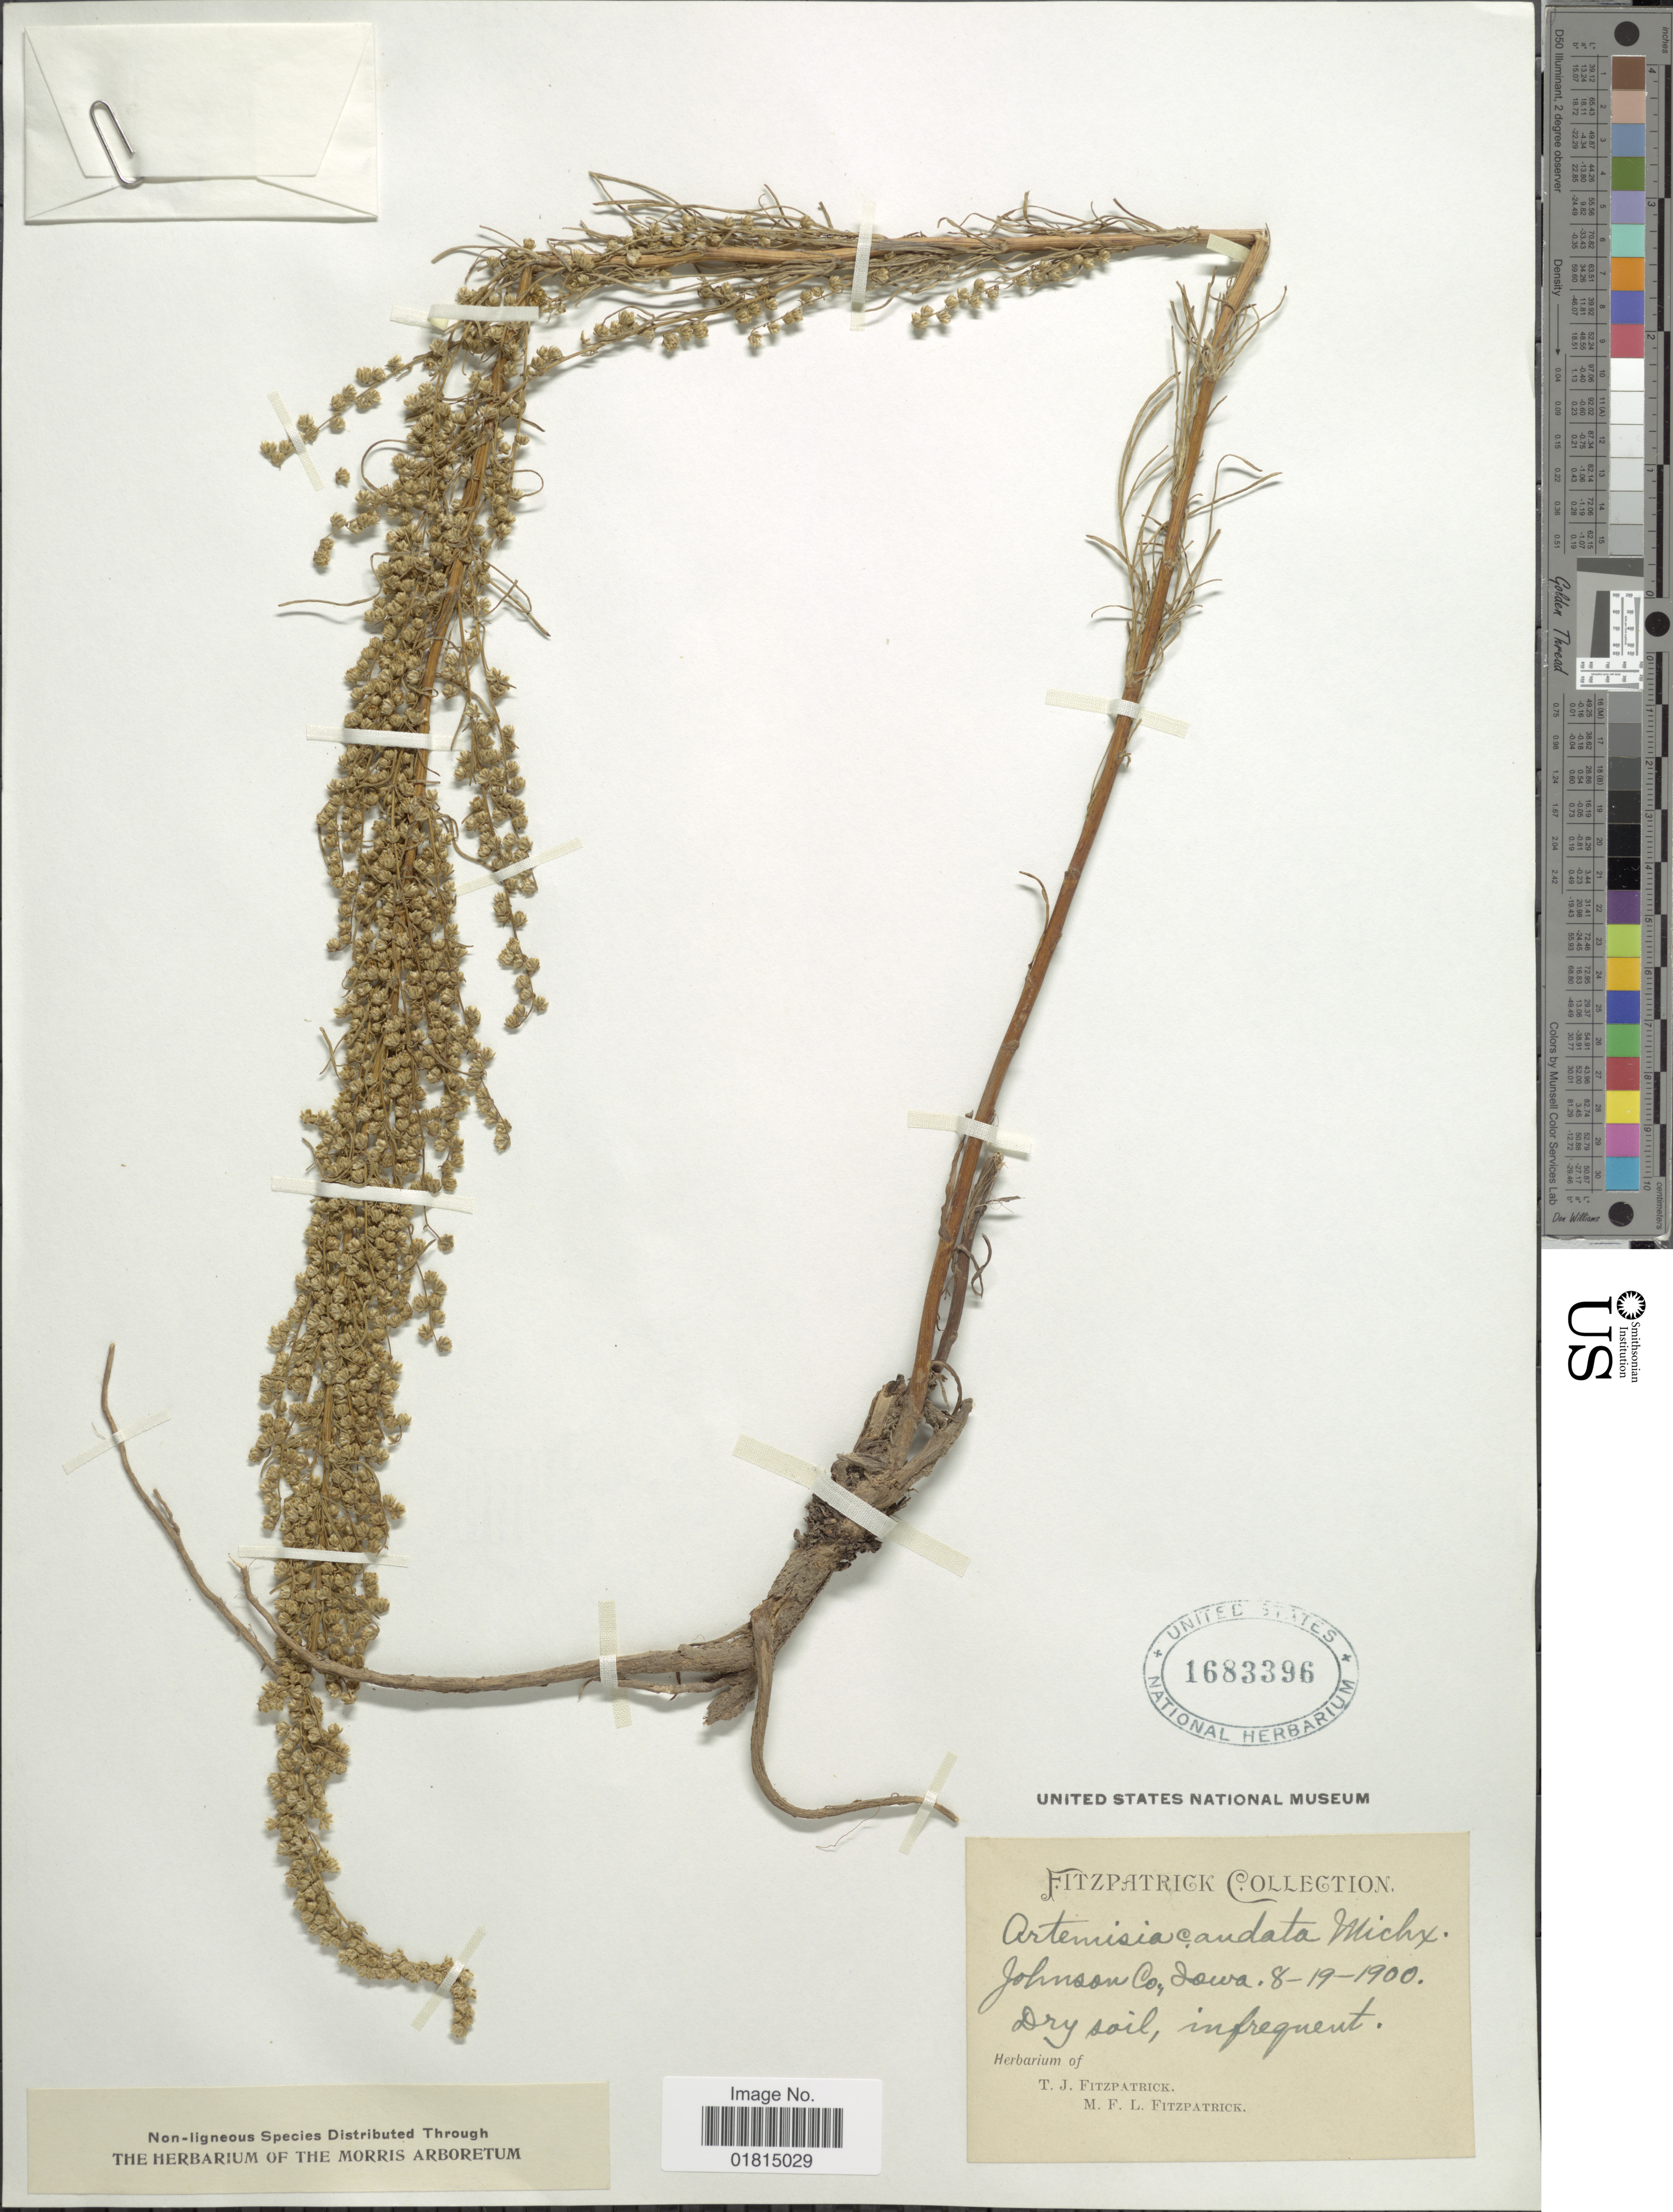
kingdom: Plantae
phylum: Tracheophyta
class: Magnoliopsida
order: Asterales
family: Asteraceae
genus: Artemisia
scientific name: Artemisia caudata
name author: Michx.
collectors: T. Fitzpatrick & M. Fitzpatrick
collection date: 1900-08-19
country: United States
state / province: Iowa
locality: Johnson Co., Iowa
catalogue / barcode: US 1683396